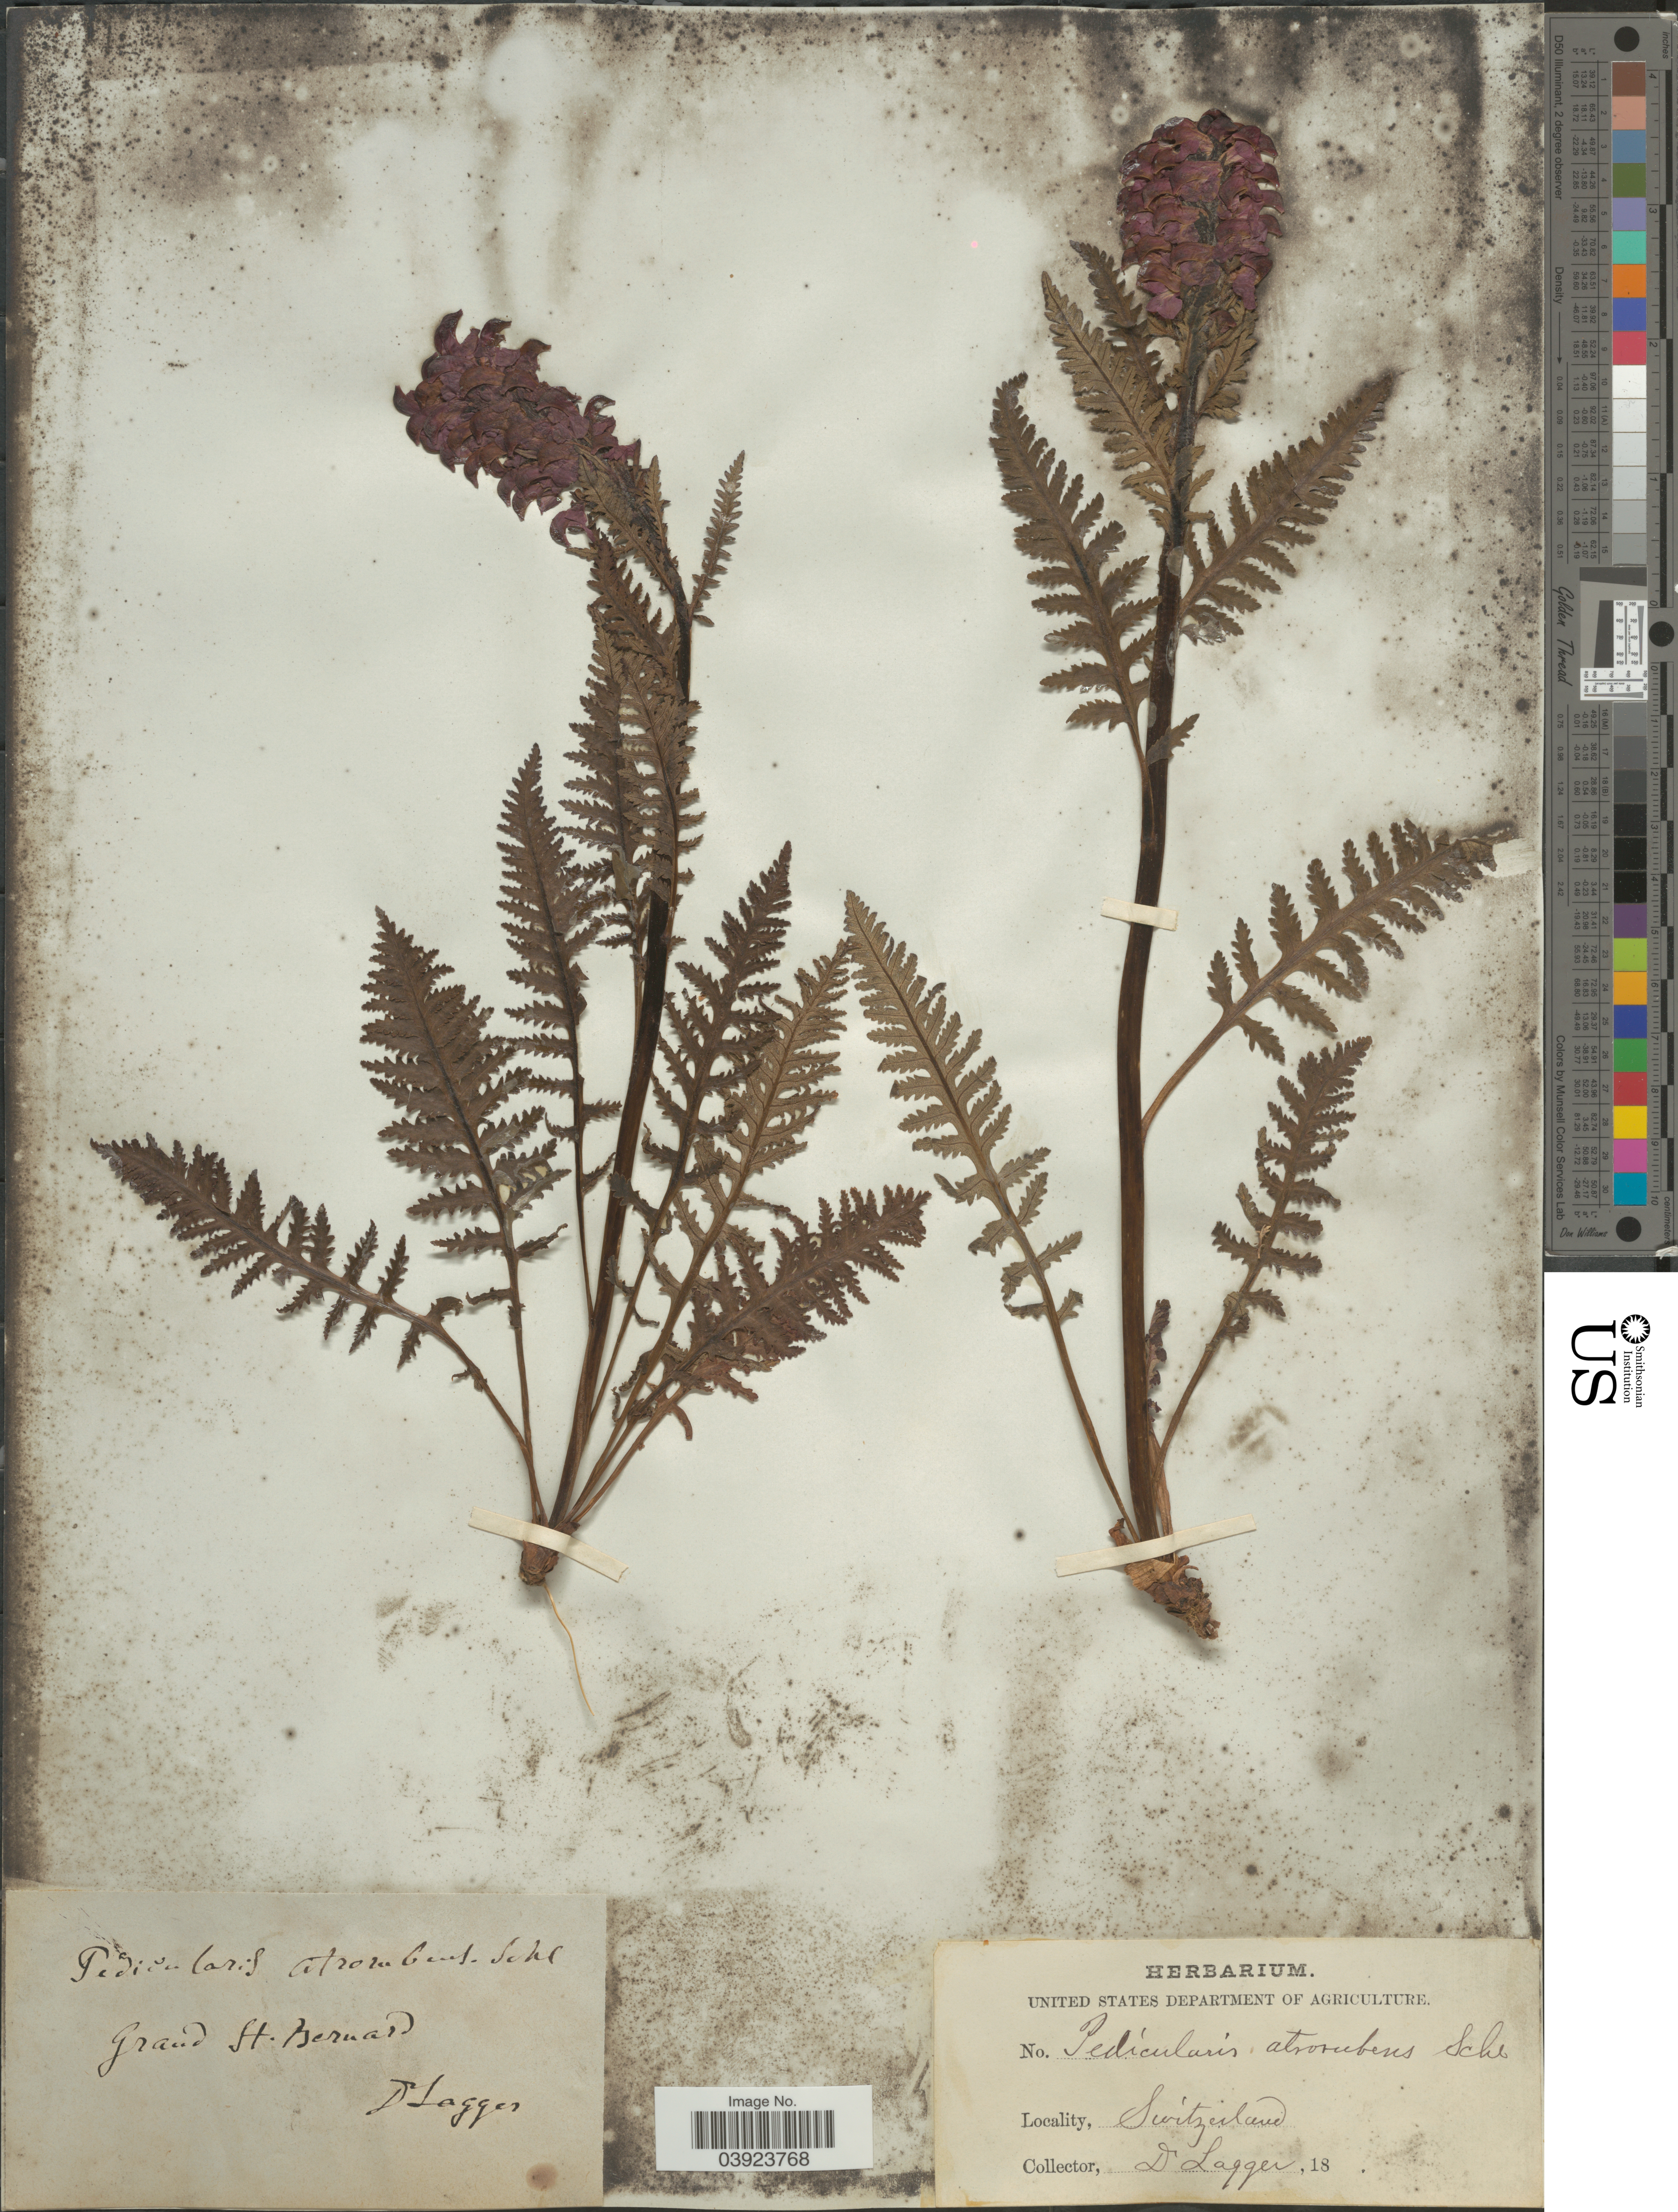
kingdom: Plantae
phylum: Tracheophyta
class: Magnoliopsida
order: Lamiales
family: Orobanchaceae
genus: Pedicularis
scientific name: Pedicularis atrorubens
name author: Schleich.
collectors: F. J. Lagger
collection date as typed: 18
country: Switzerland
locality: Grand St. Bernard.